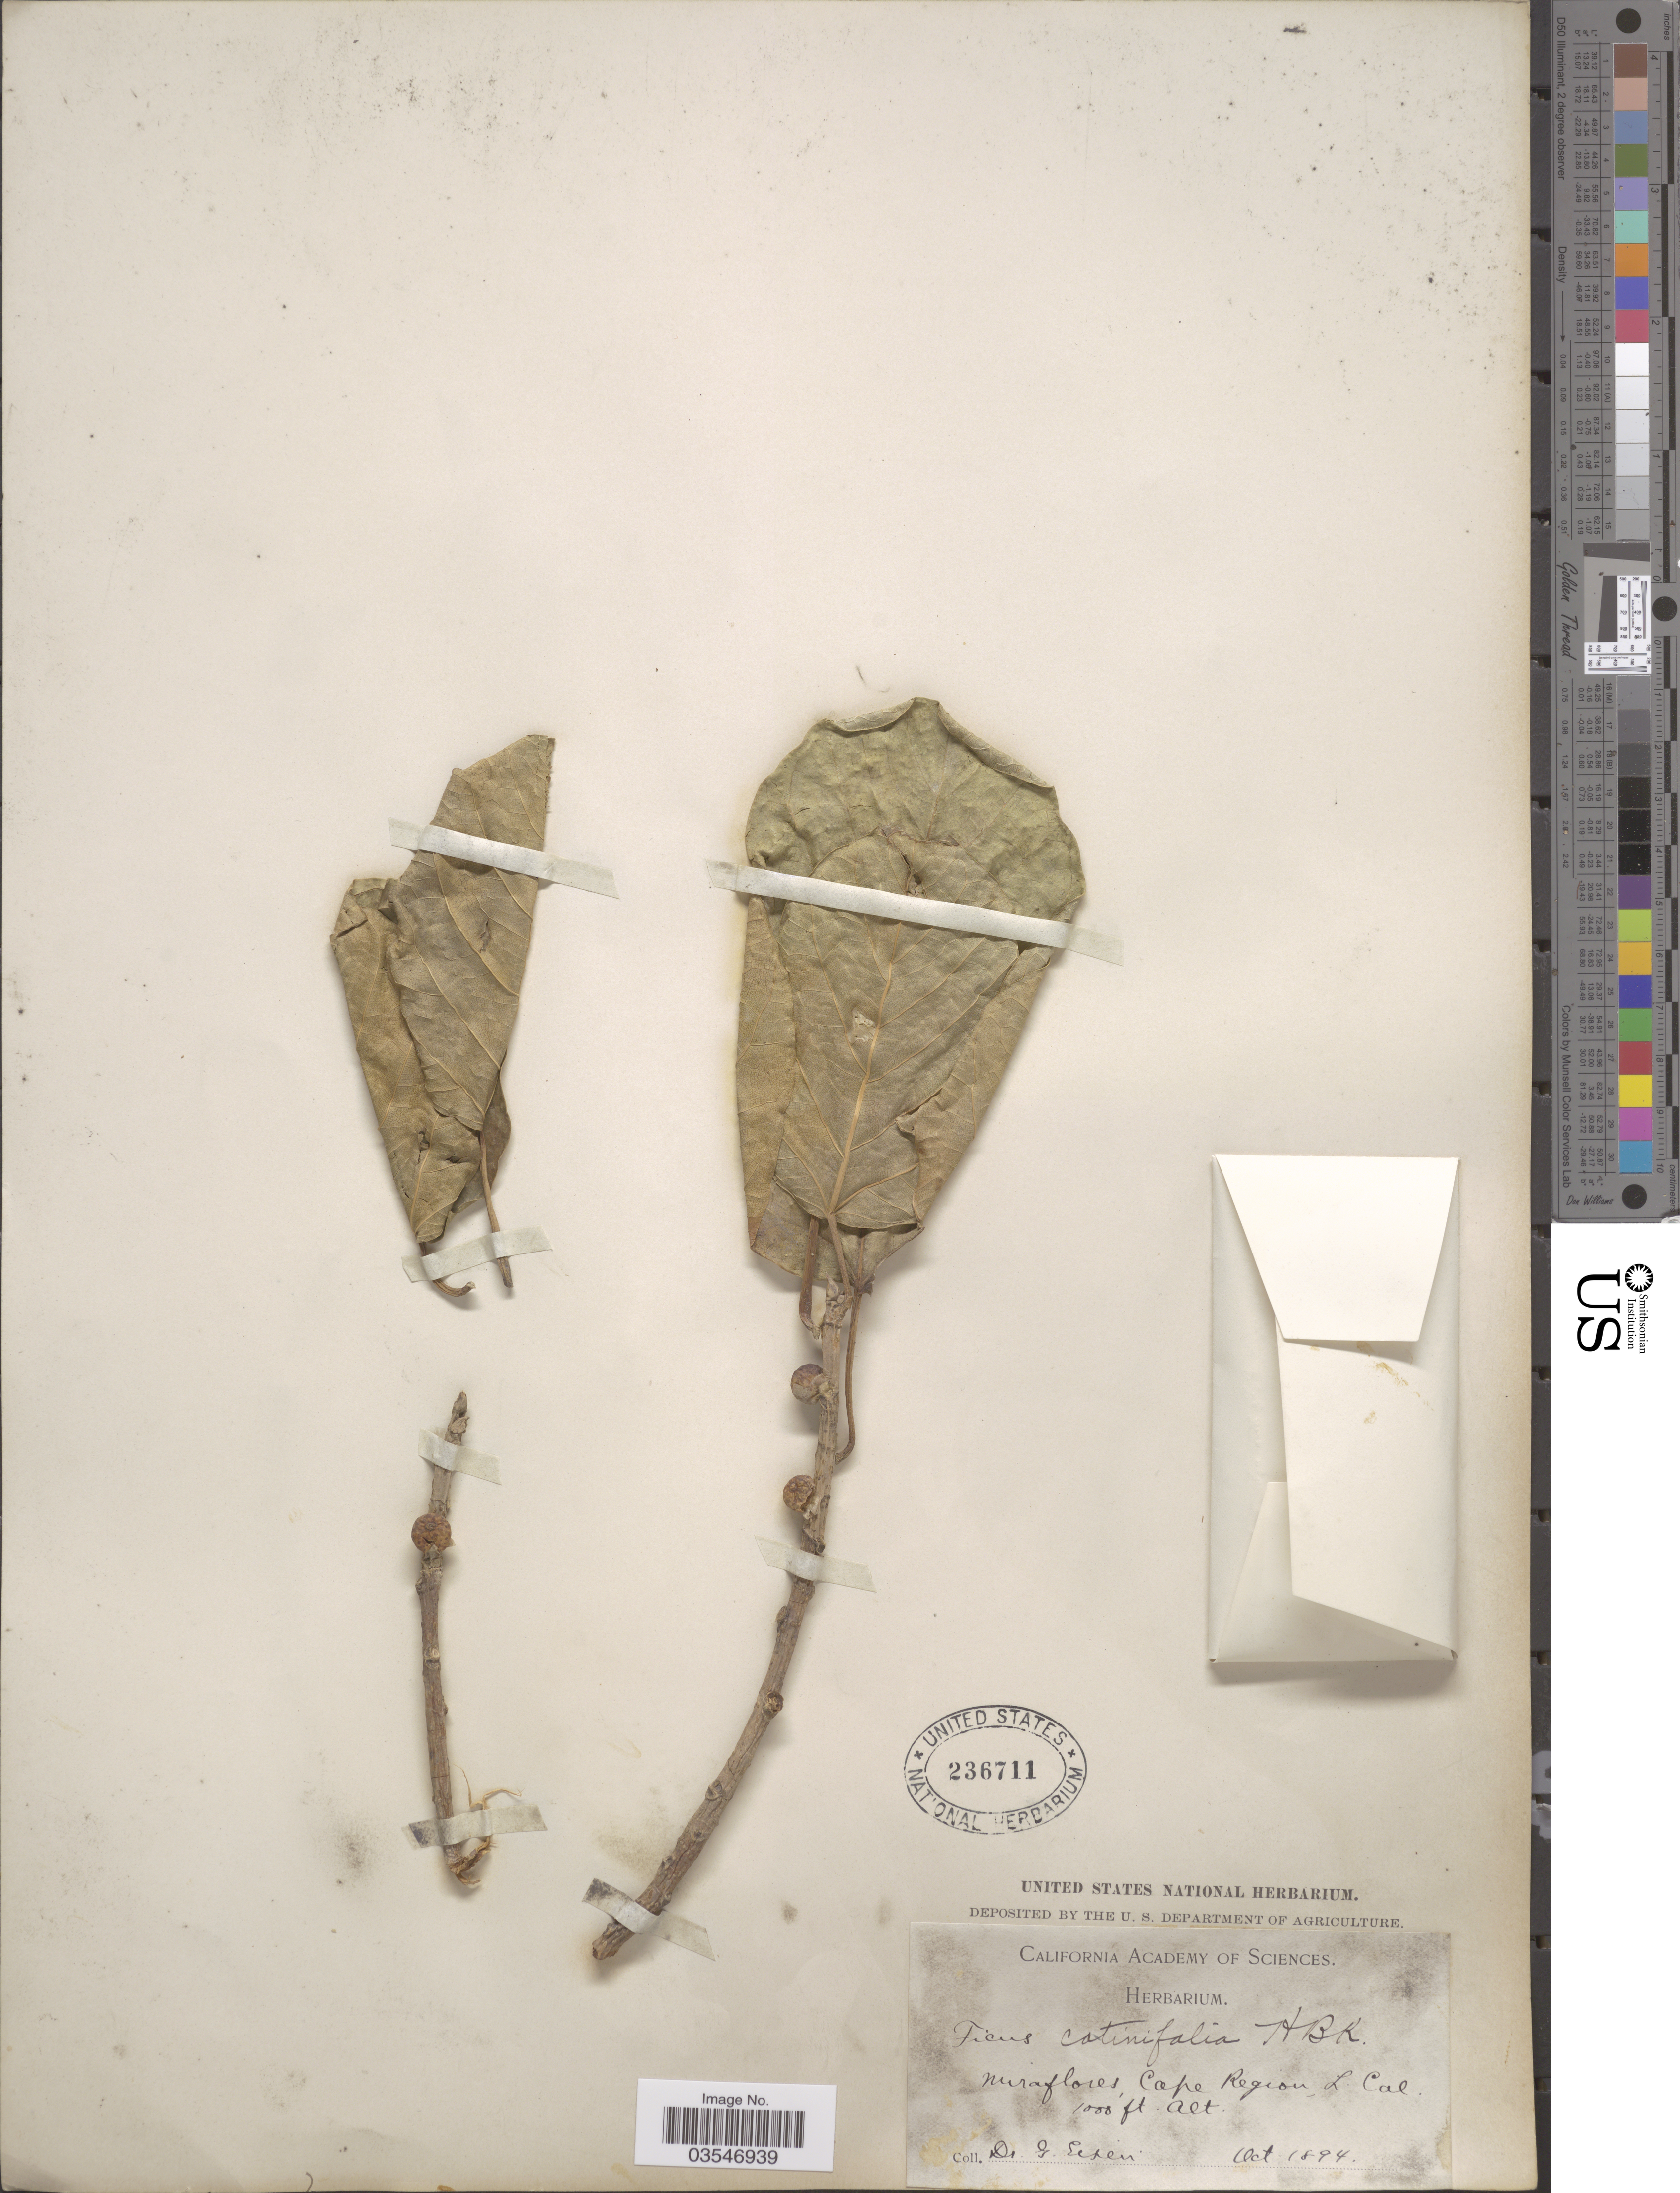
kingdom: Plantae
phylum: Tracheophyta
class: Magnoliopsida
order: Rosales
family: Moraceae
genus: Ficus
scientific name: Ficus cotinifolia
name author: Kunth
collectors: G. Eisen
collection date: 1894-10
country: Mexico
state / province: Baja California Sur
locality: Miraflores, Cape Region. L. Cal.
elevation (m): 305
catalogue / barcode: US 236711